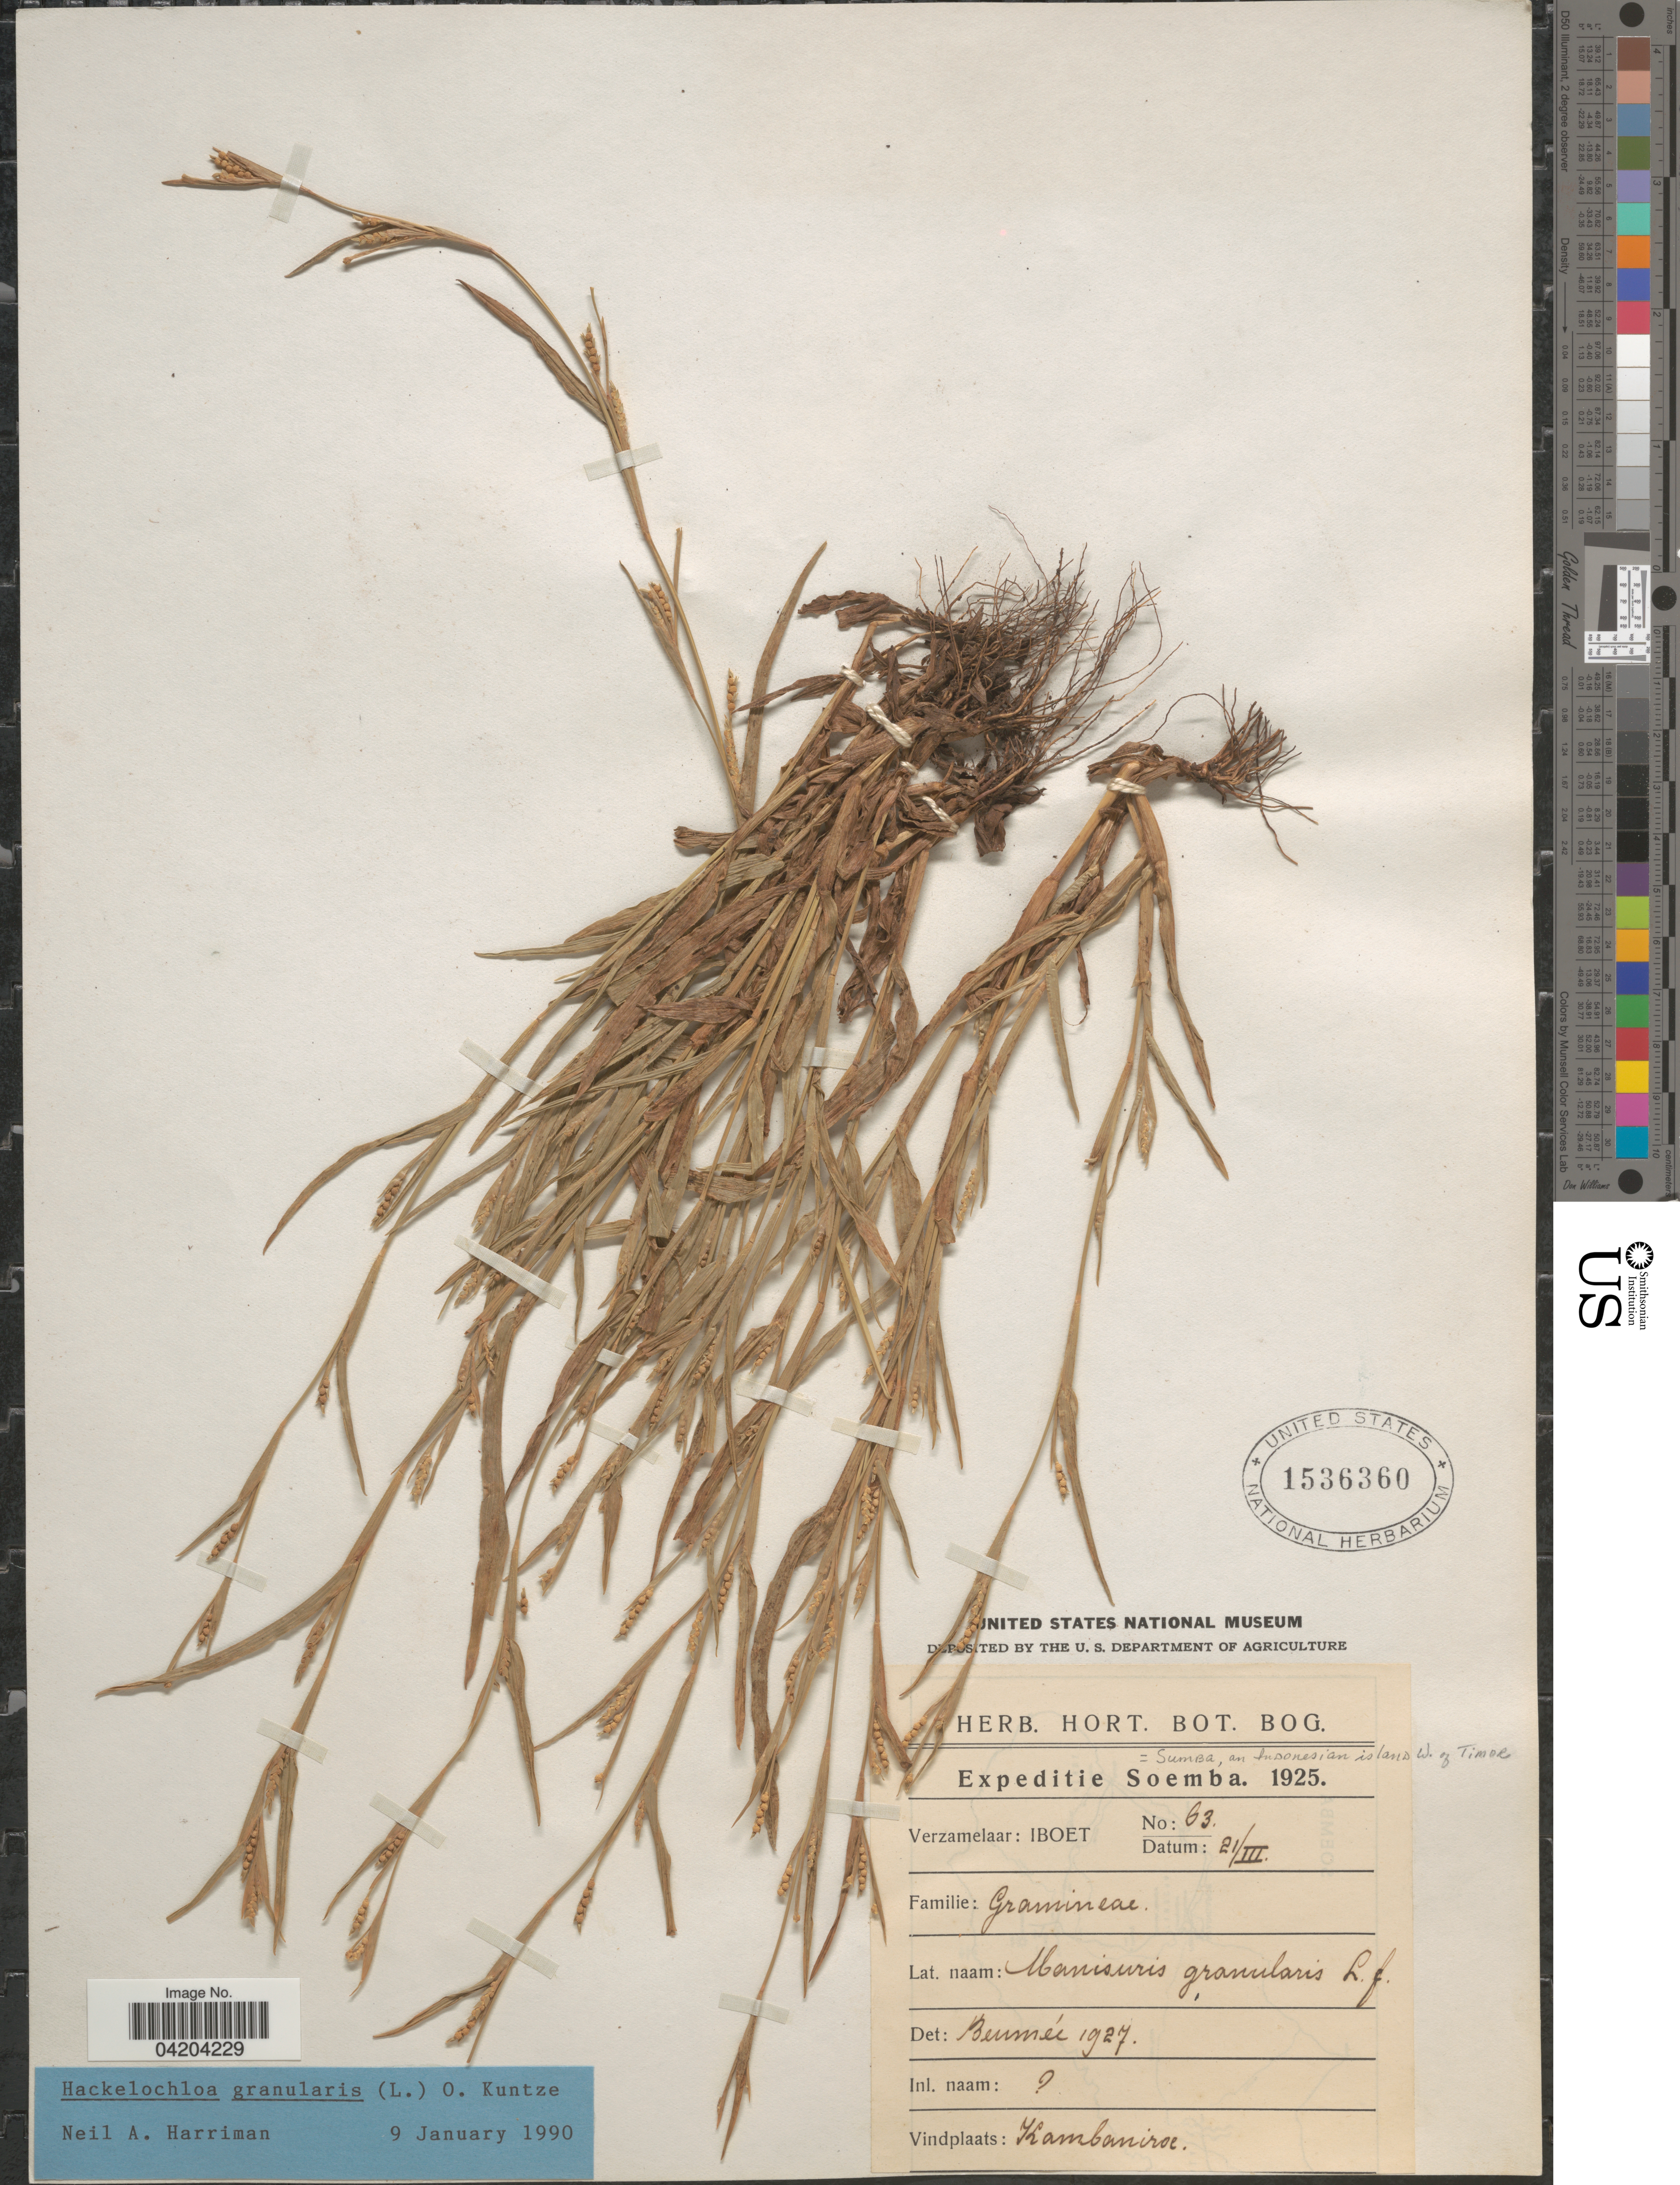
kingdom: Plantae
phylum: Tracheophyta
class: Liliopsida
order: Poales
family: Poaceae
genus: Mnesithea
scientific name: Mnesithea granularis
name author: (L.) de Koning & Sosef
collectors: -. Iboet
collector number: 63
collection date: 1925-03-21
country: Indonesia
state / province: Nusa Tenggara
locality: Expeditie Soemba. 1925. Kambaniroe.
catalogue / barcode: US 1536360